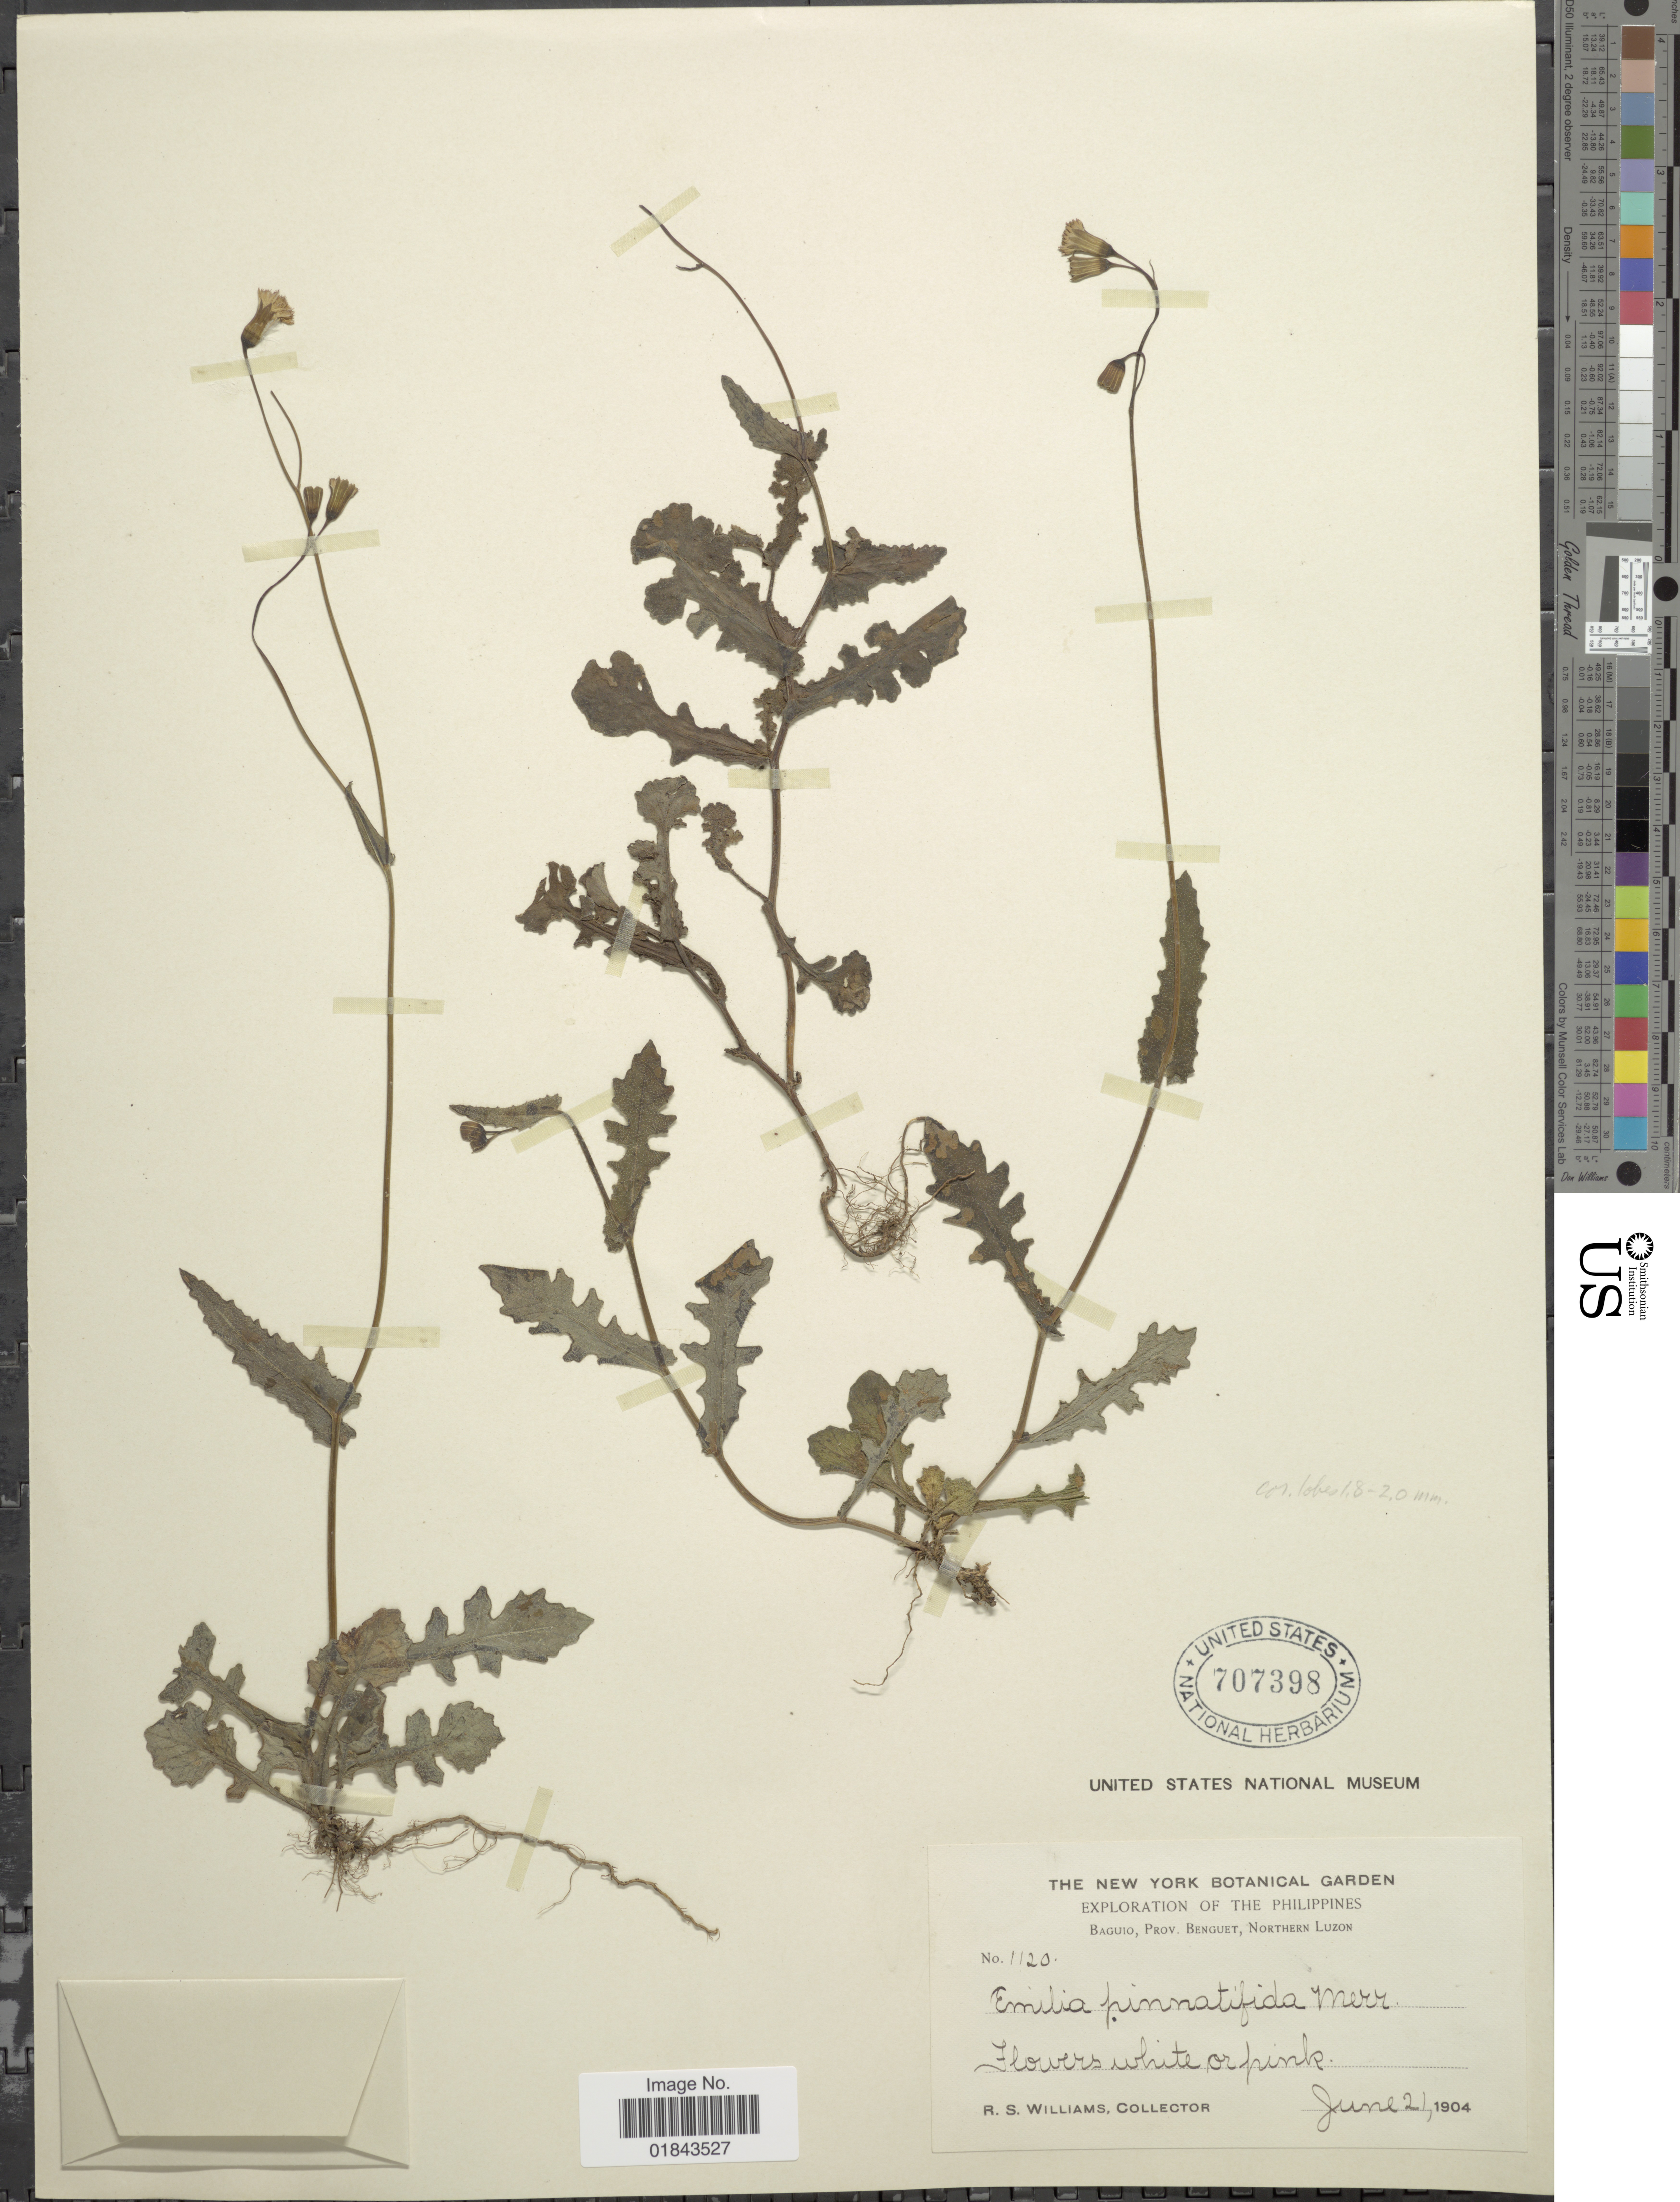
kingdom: Plantae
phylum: Tracheophyta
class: Magnoliopsida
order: Asterales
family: Asteraceae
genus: Emilia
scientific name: Emilia pinnatifida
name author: Merr.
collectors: R. S. Williams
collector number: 1120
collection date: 1904-06-21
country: Philippines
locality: Baguio, Prov. Benguet, Northern Luzon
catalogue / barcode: US 707398